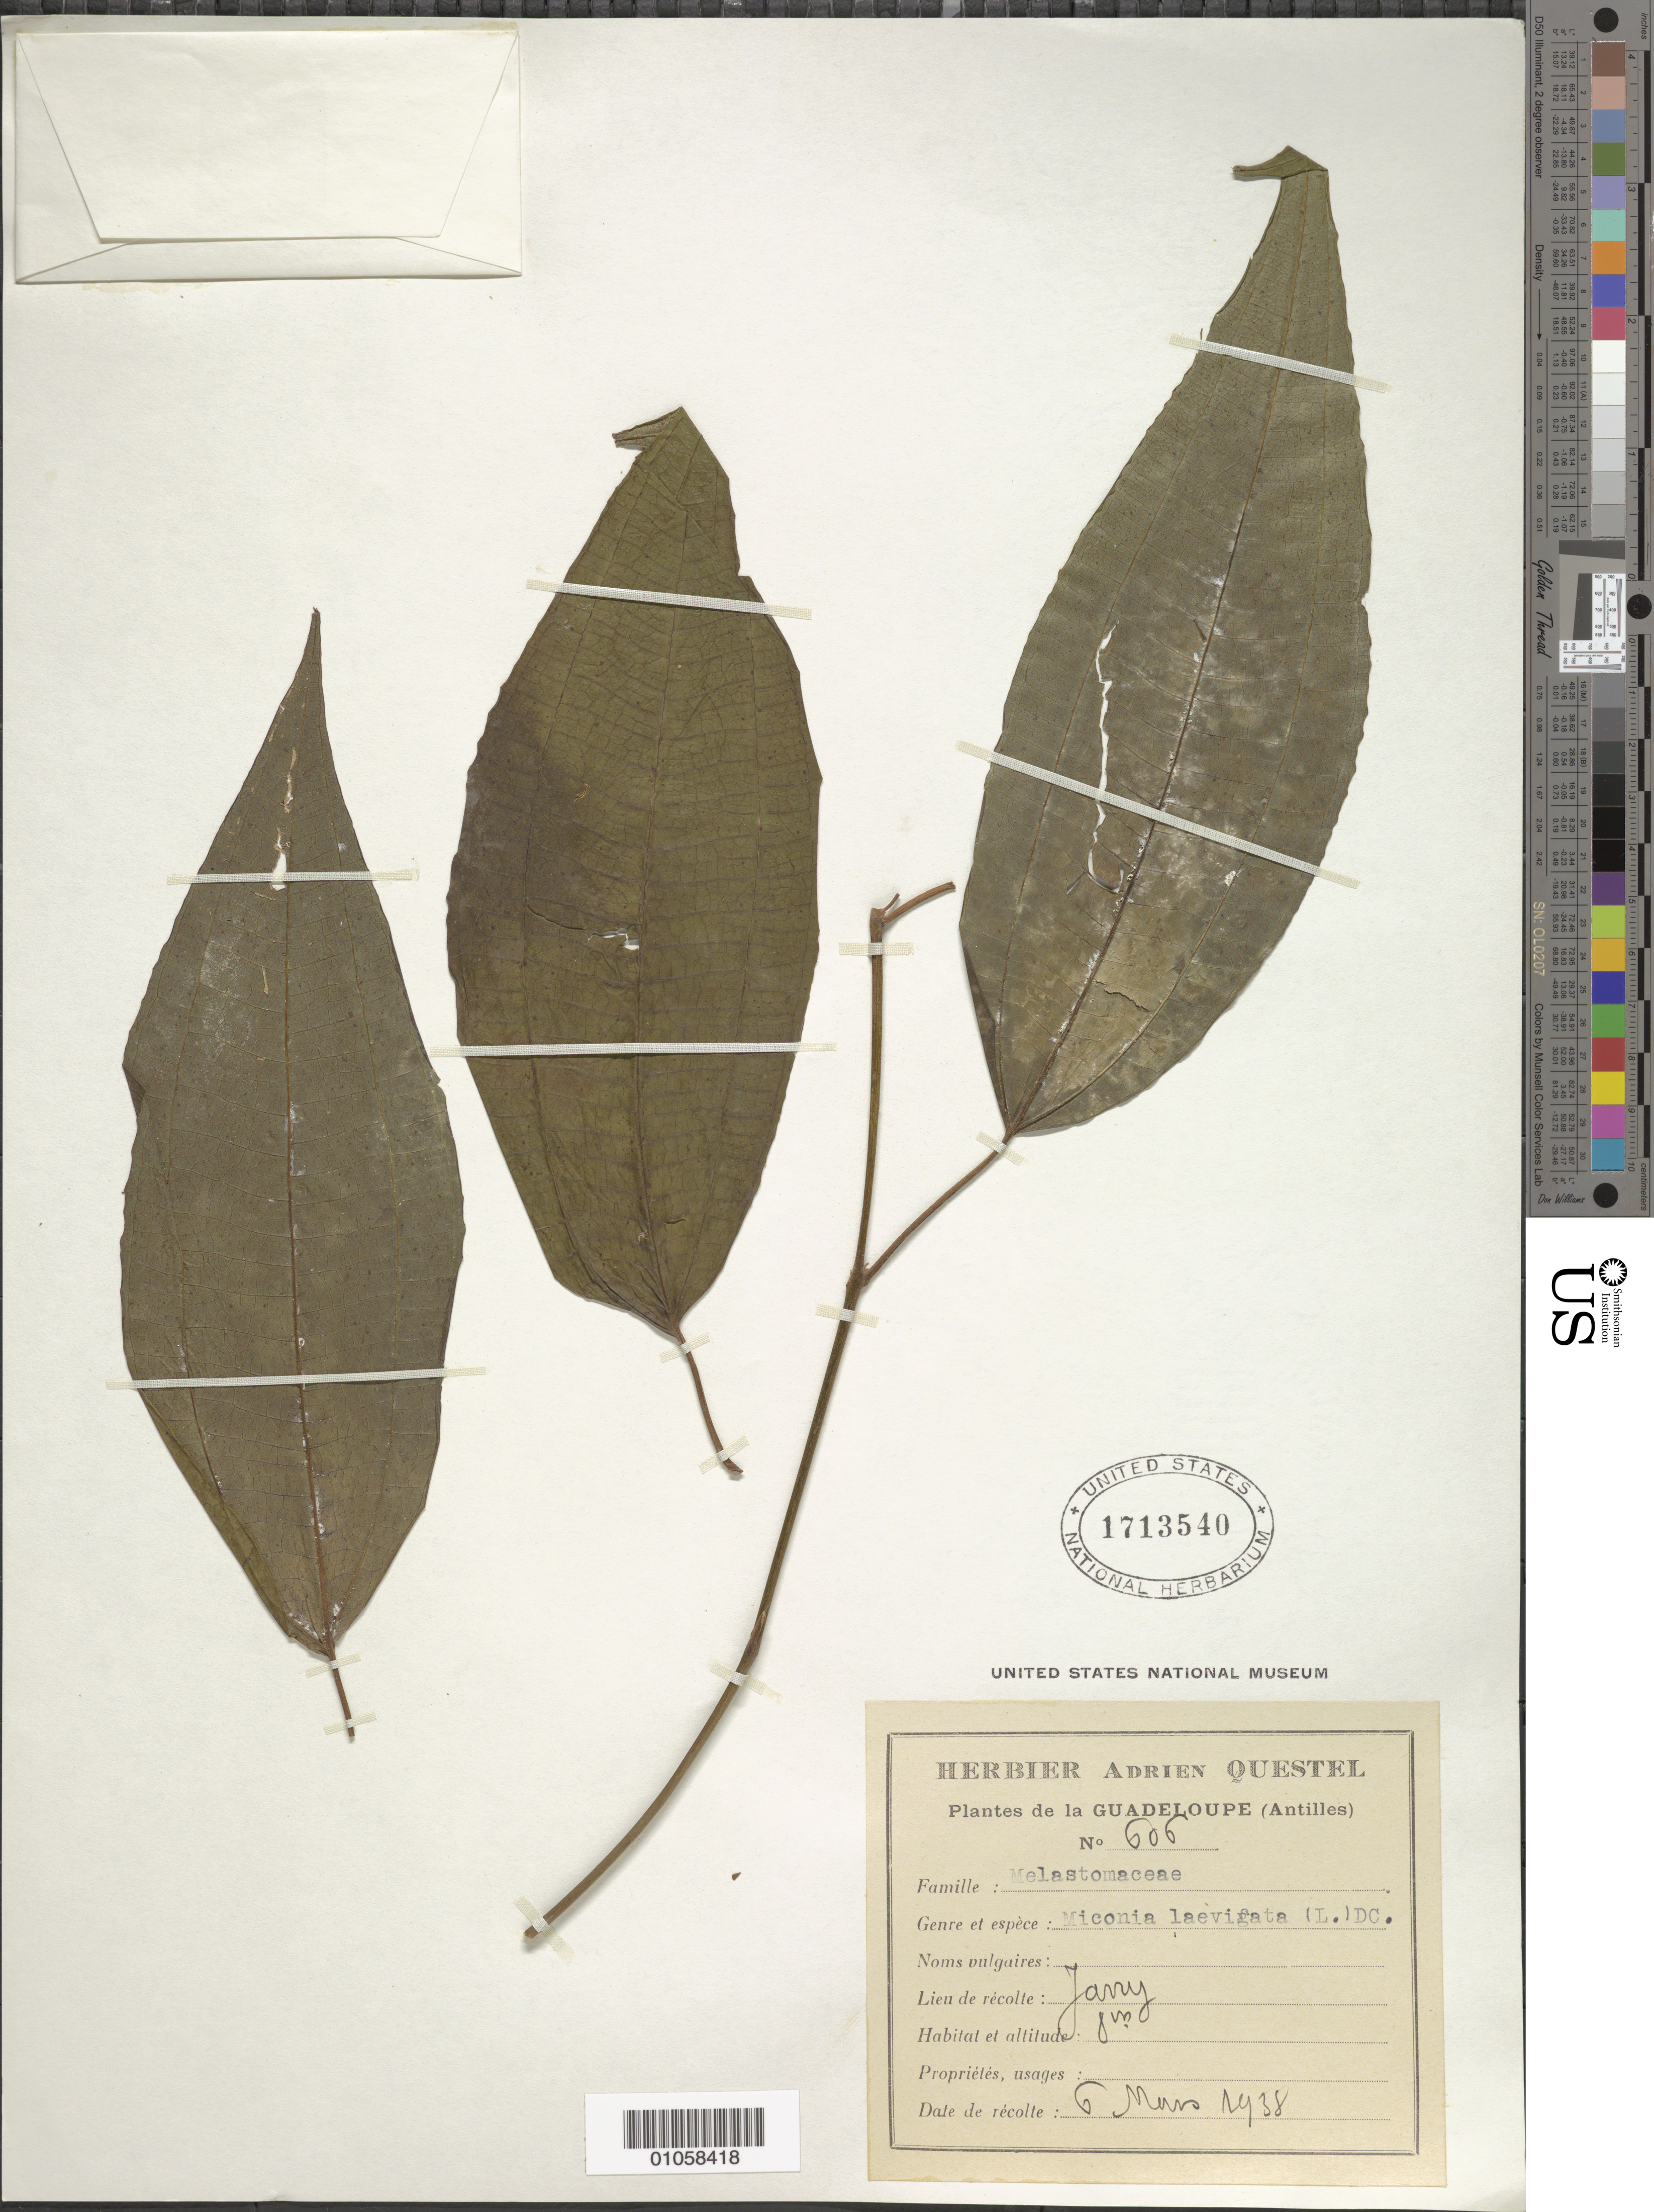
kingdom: Plantae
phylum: Tracheophyta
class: Magnoliopsida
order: Myrtales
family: Melastomataceae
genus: Miconia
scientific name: Miconia laevigata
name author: (L.) D. Don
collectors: A. Questel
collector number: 606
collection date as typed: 06 Mar 1938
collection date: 1938-03-06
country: Guadeloupe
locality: Jarry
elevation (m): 8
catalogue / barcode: US 1713540